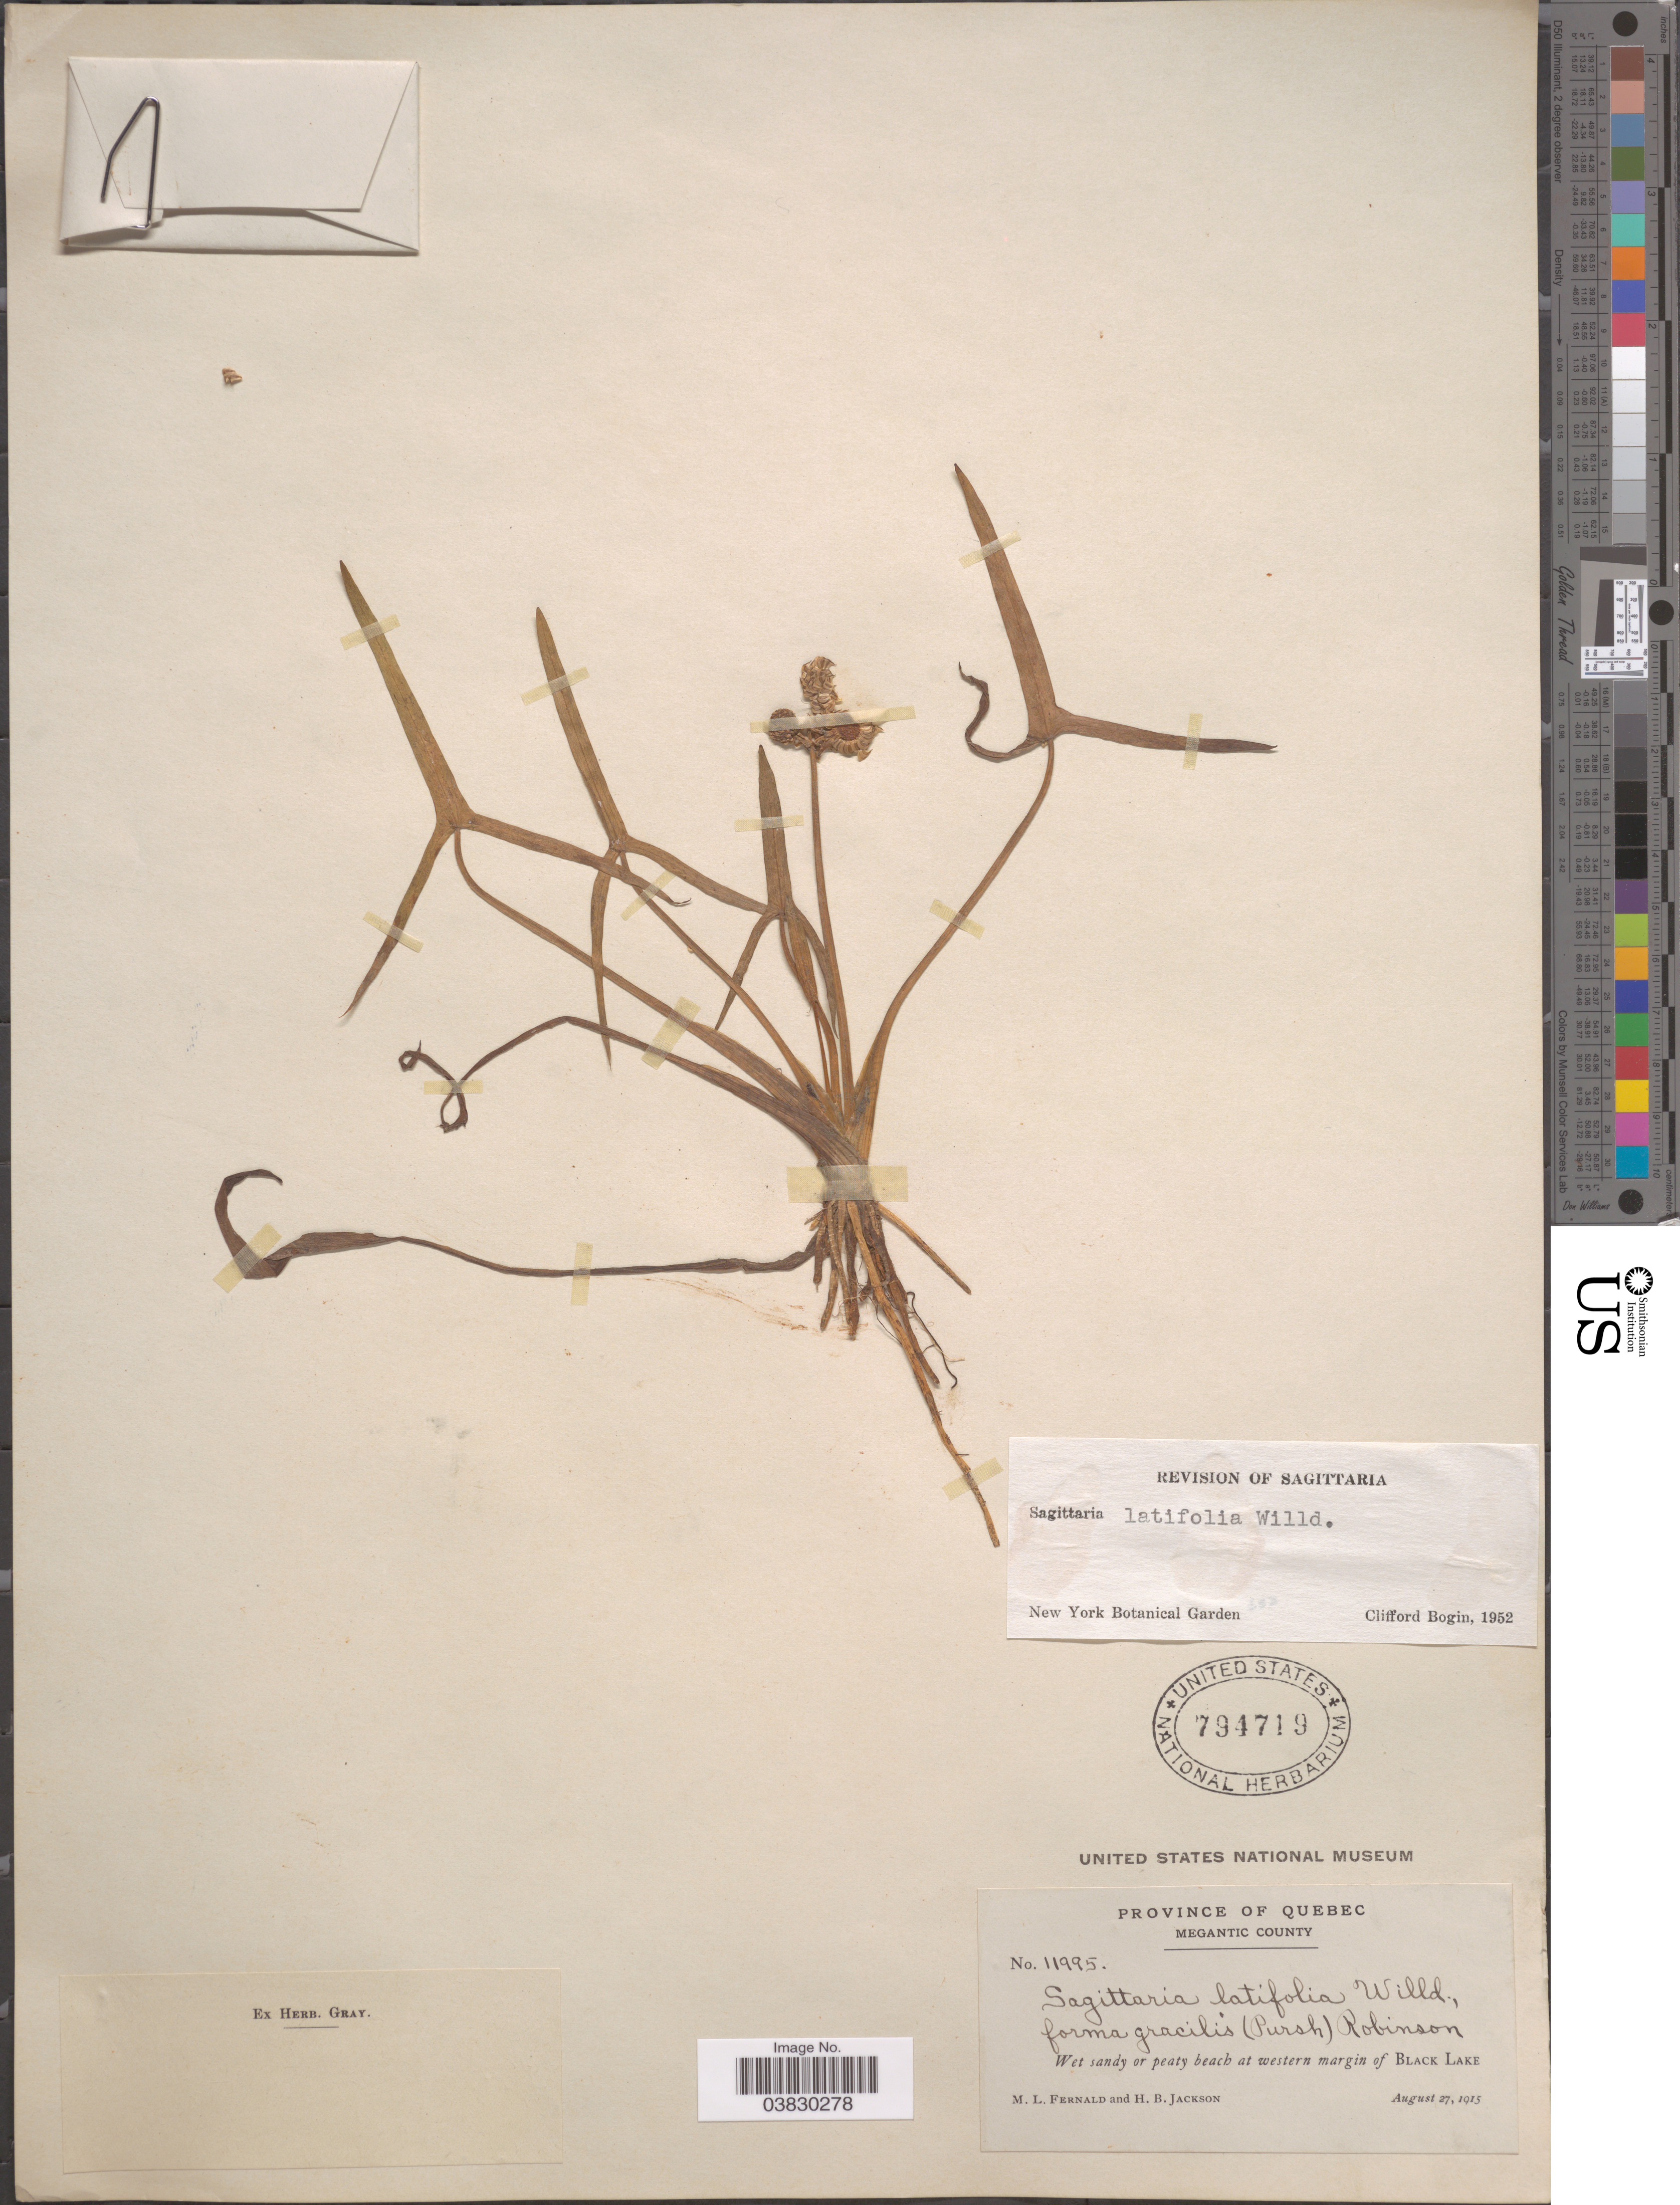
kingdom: Plantae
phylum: Tracheophyta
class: Liliopsida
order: Alismatales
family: Alismataceae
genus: Sagittaria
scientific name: Sagittaria latifolia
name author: Willd.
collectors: M. L. Fernald & H. Jackson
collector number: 11995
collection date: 1915-08-27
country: Canada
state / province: Quebec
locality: Megantic County. Wet sandy or peaty beach at western margin of Black Lake.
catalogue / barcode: US 794719